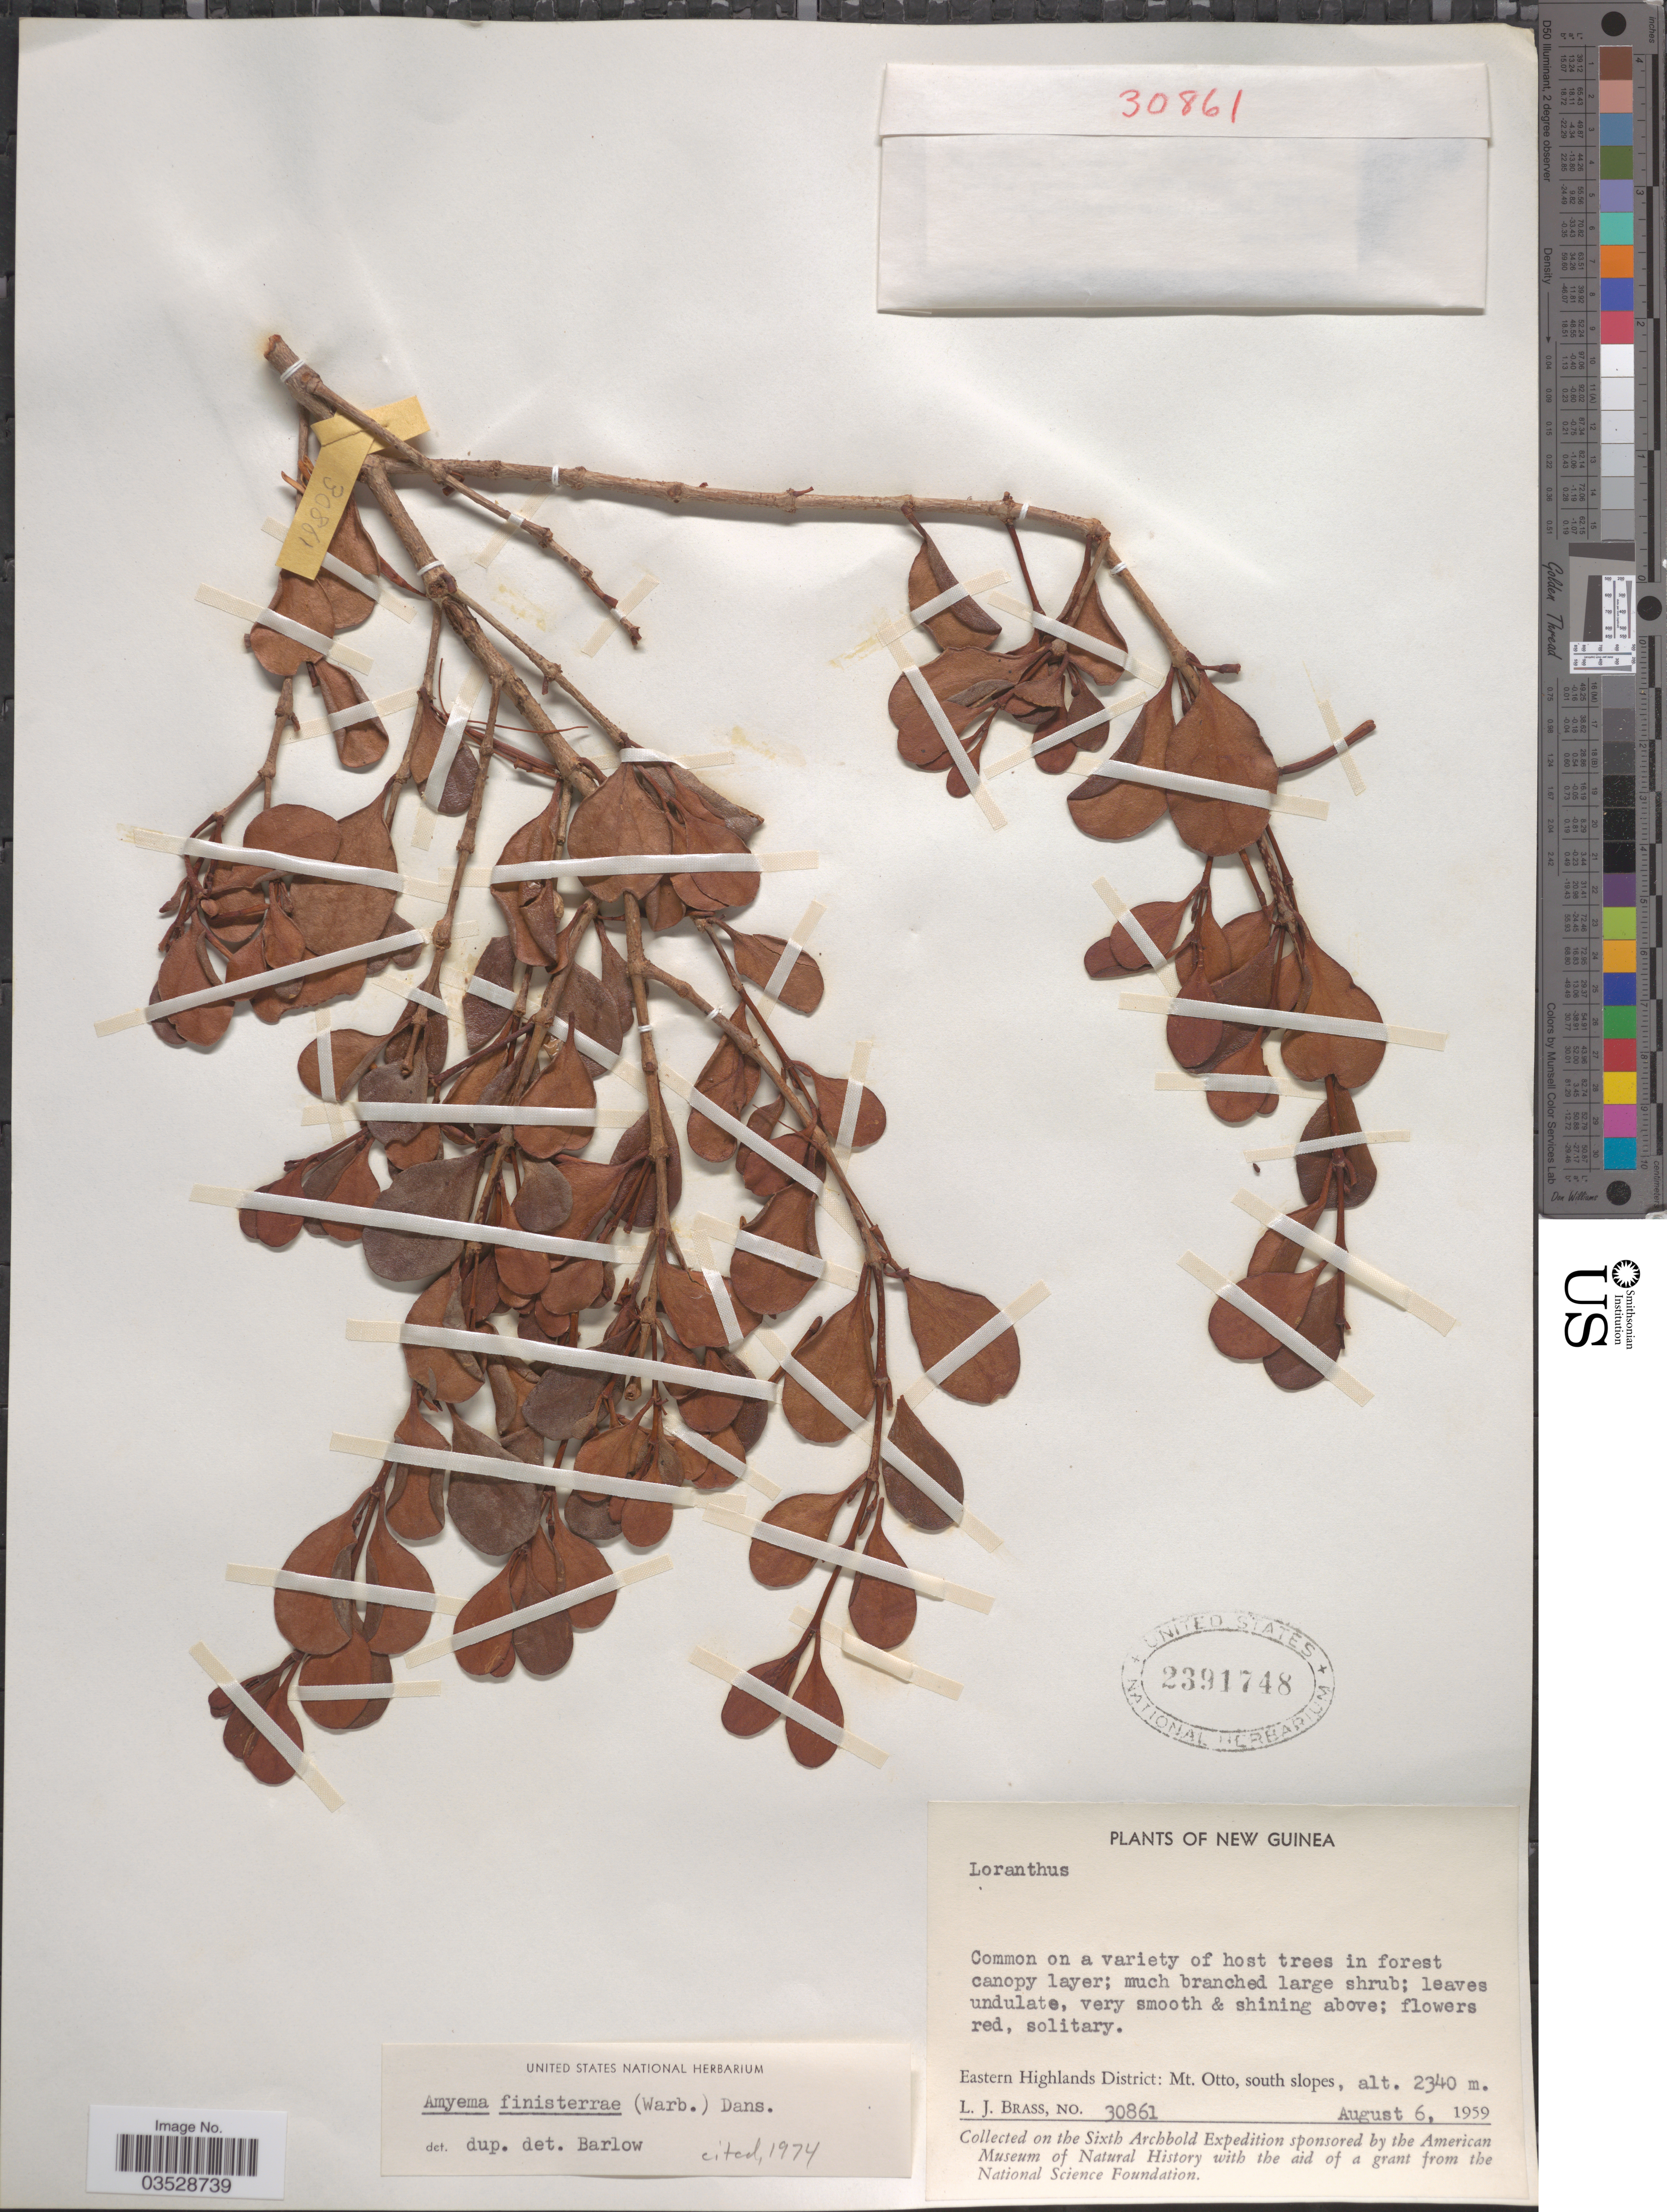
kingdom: Plantae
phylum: Tracheophyta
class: Magnoliopsida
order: Santalales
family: Loranthaceae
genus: Amyema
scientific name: Amyema finisterrae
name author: (Warb.) Danser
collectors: L. J. Brass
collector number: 30861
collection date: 1959-08-06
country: Papua New Guinea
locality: New Guinea. Eastern Highlands District: Mt. Otto, south slopes.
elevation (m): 2340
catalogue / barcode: US 2391748